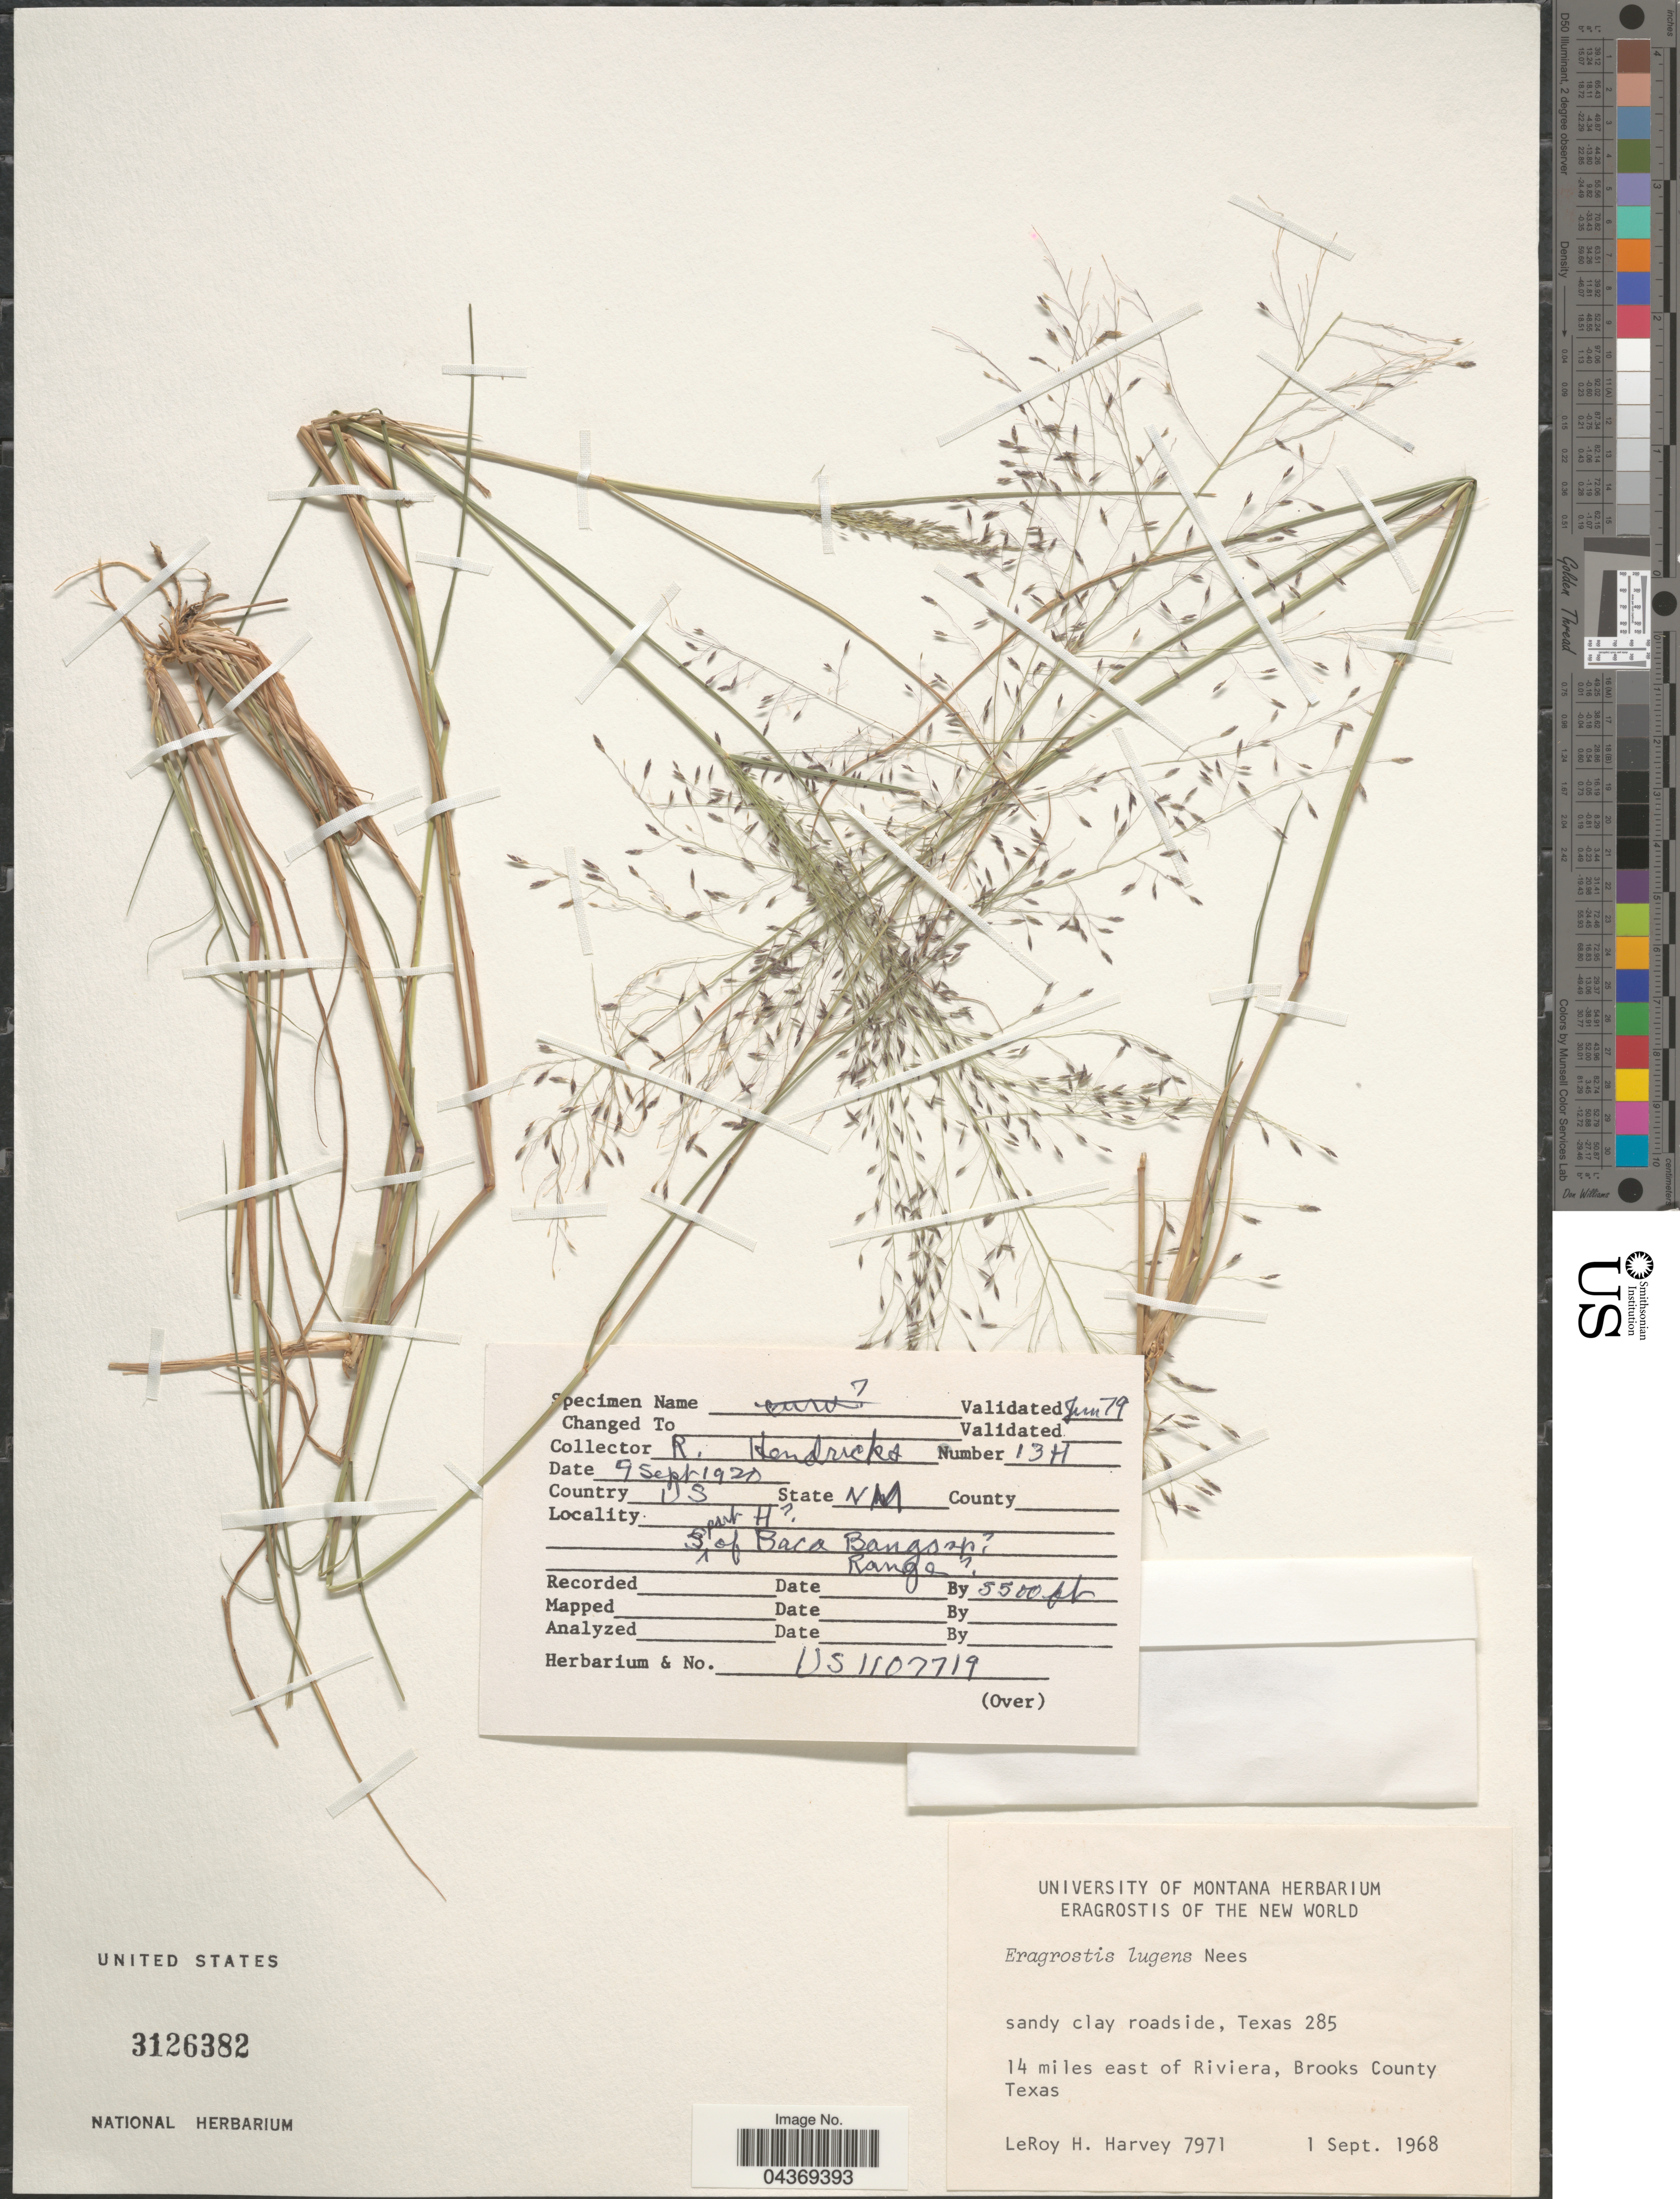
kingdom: Plantae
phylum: Tracheophyta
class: Liliopsida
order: Poales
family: Poaceae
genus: Eragrostis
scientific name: Eragrostis lugens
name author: Nees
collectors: L. H. Harvey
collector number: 7971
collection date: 1968-09-01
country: United States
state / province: Texas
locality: Sandy clay roadside, Texas 285. 14 miles east of Riviera, Brooks County.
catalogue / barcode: US 3126382